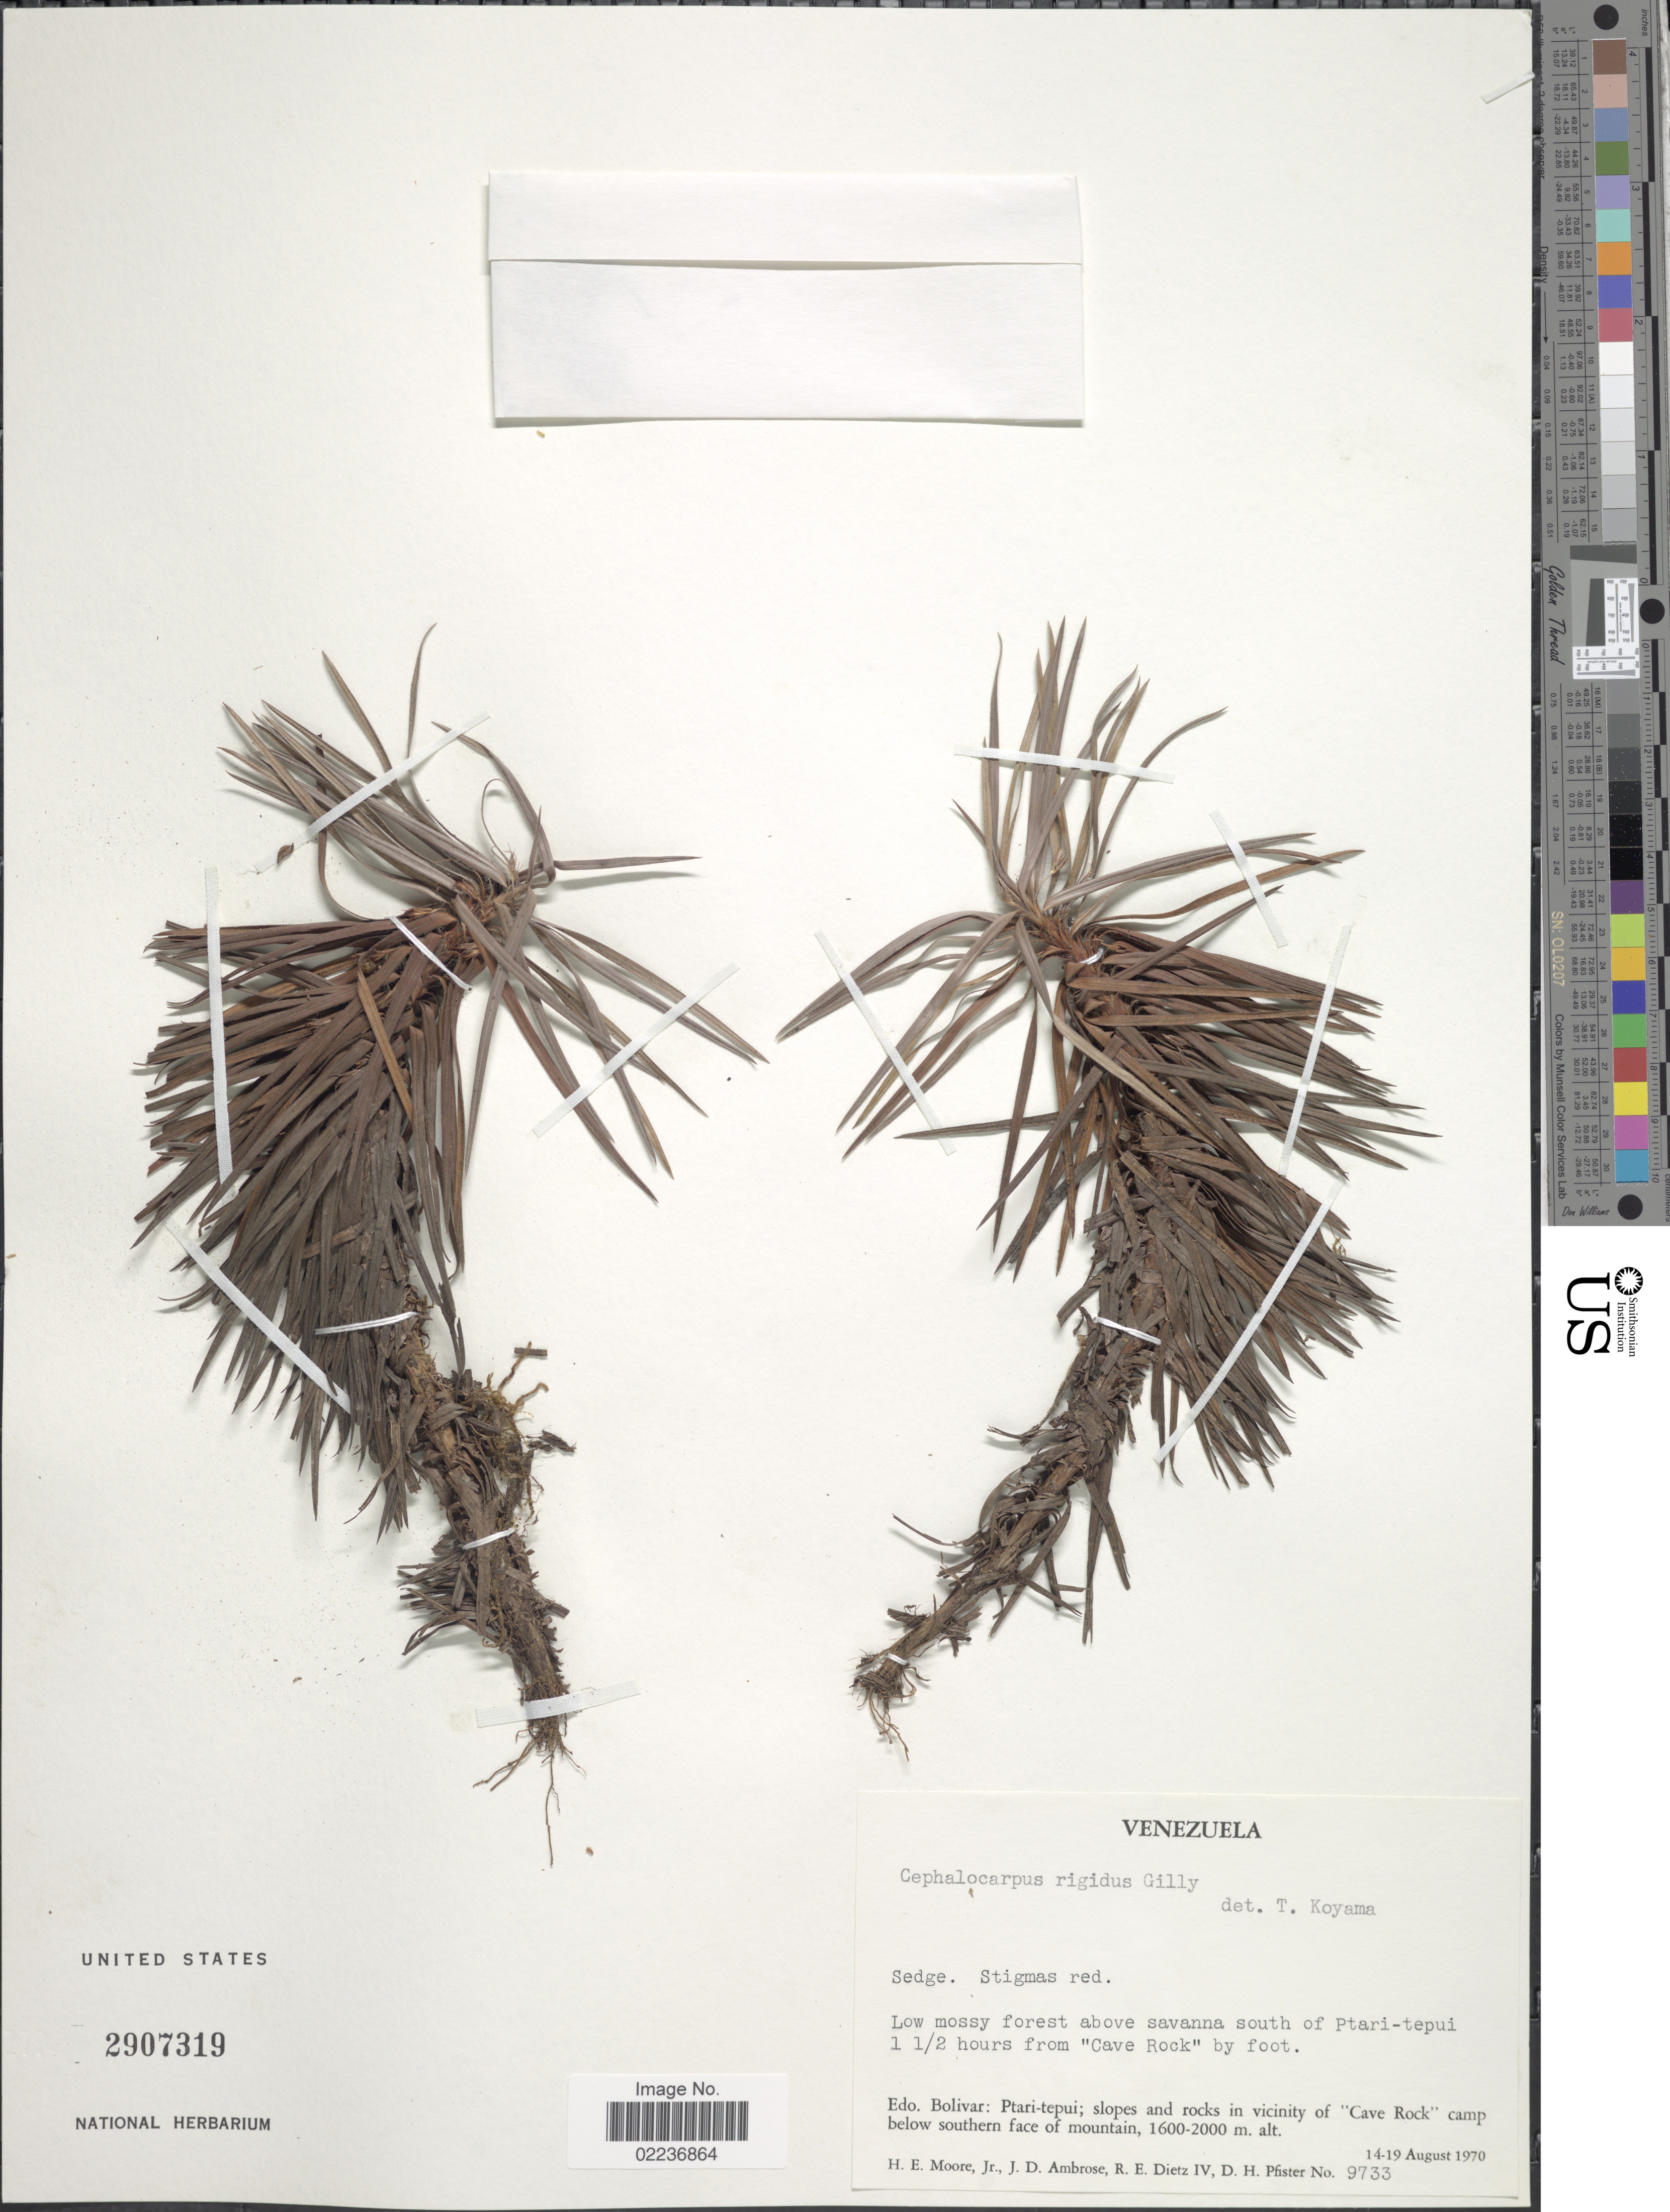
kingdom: Plantae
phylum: Tracheophyta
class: Liliopsida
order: Poales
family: Cyperaceae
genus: Cephalocarpus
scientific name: Cephalocarpus dracaenula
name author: Nees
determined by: Costa, S. M.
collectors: H. Moore, J. D. Ambrose, R. Dietz & D. H. Pfister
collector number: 9733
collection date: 1970-08-14/1970-08-19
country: Venezuela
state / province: Bolivar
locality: Low mossy forest above savanna south of Ptari-tepui 1 1/2 hours from "Cave Rock"by foot, Ptari-tepui; slopes and rocks in vicinity of "Cave Rock" camp below southern face of mountain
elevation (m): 1600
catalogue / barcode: US 2907319